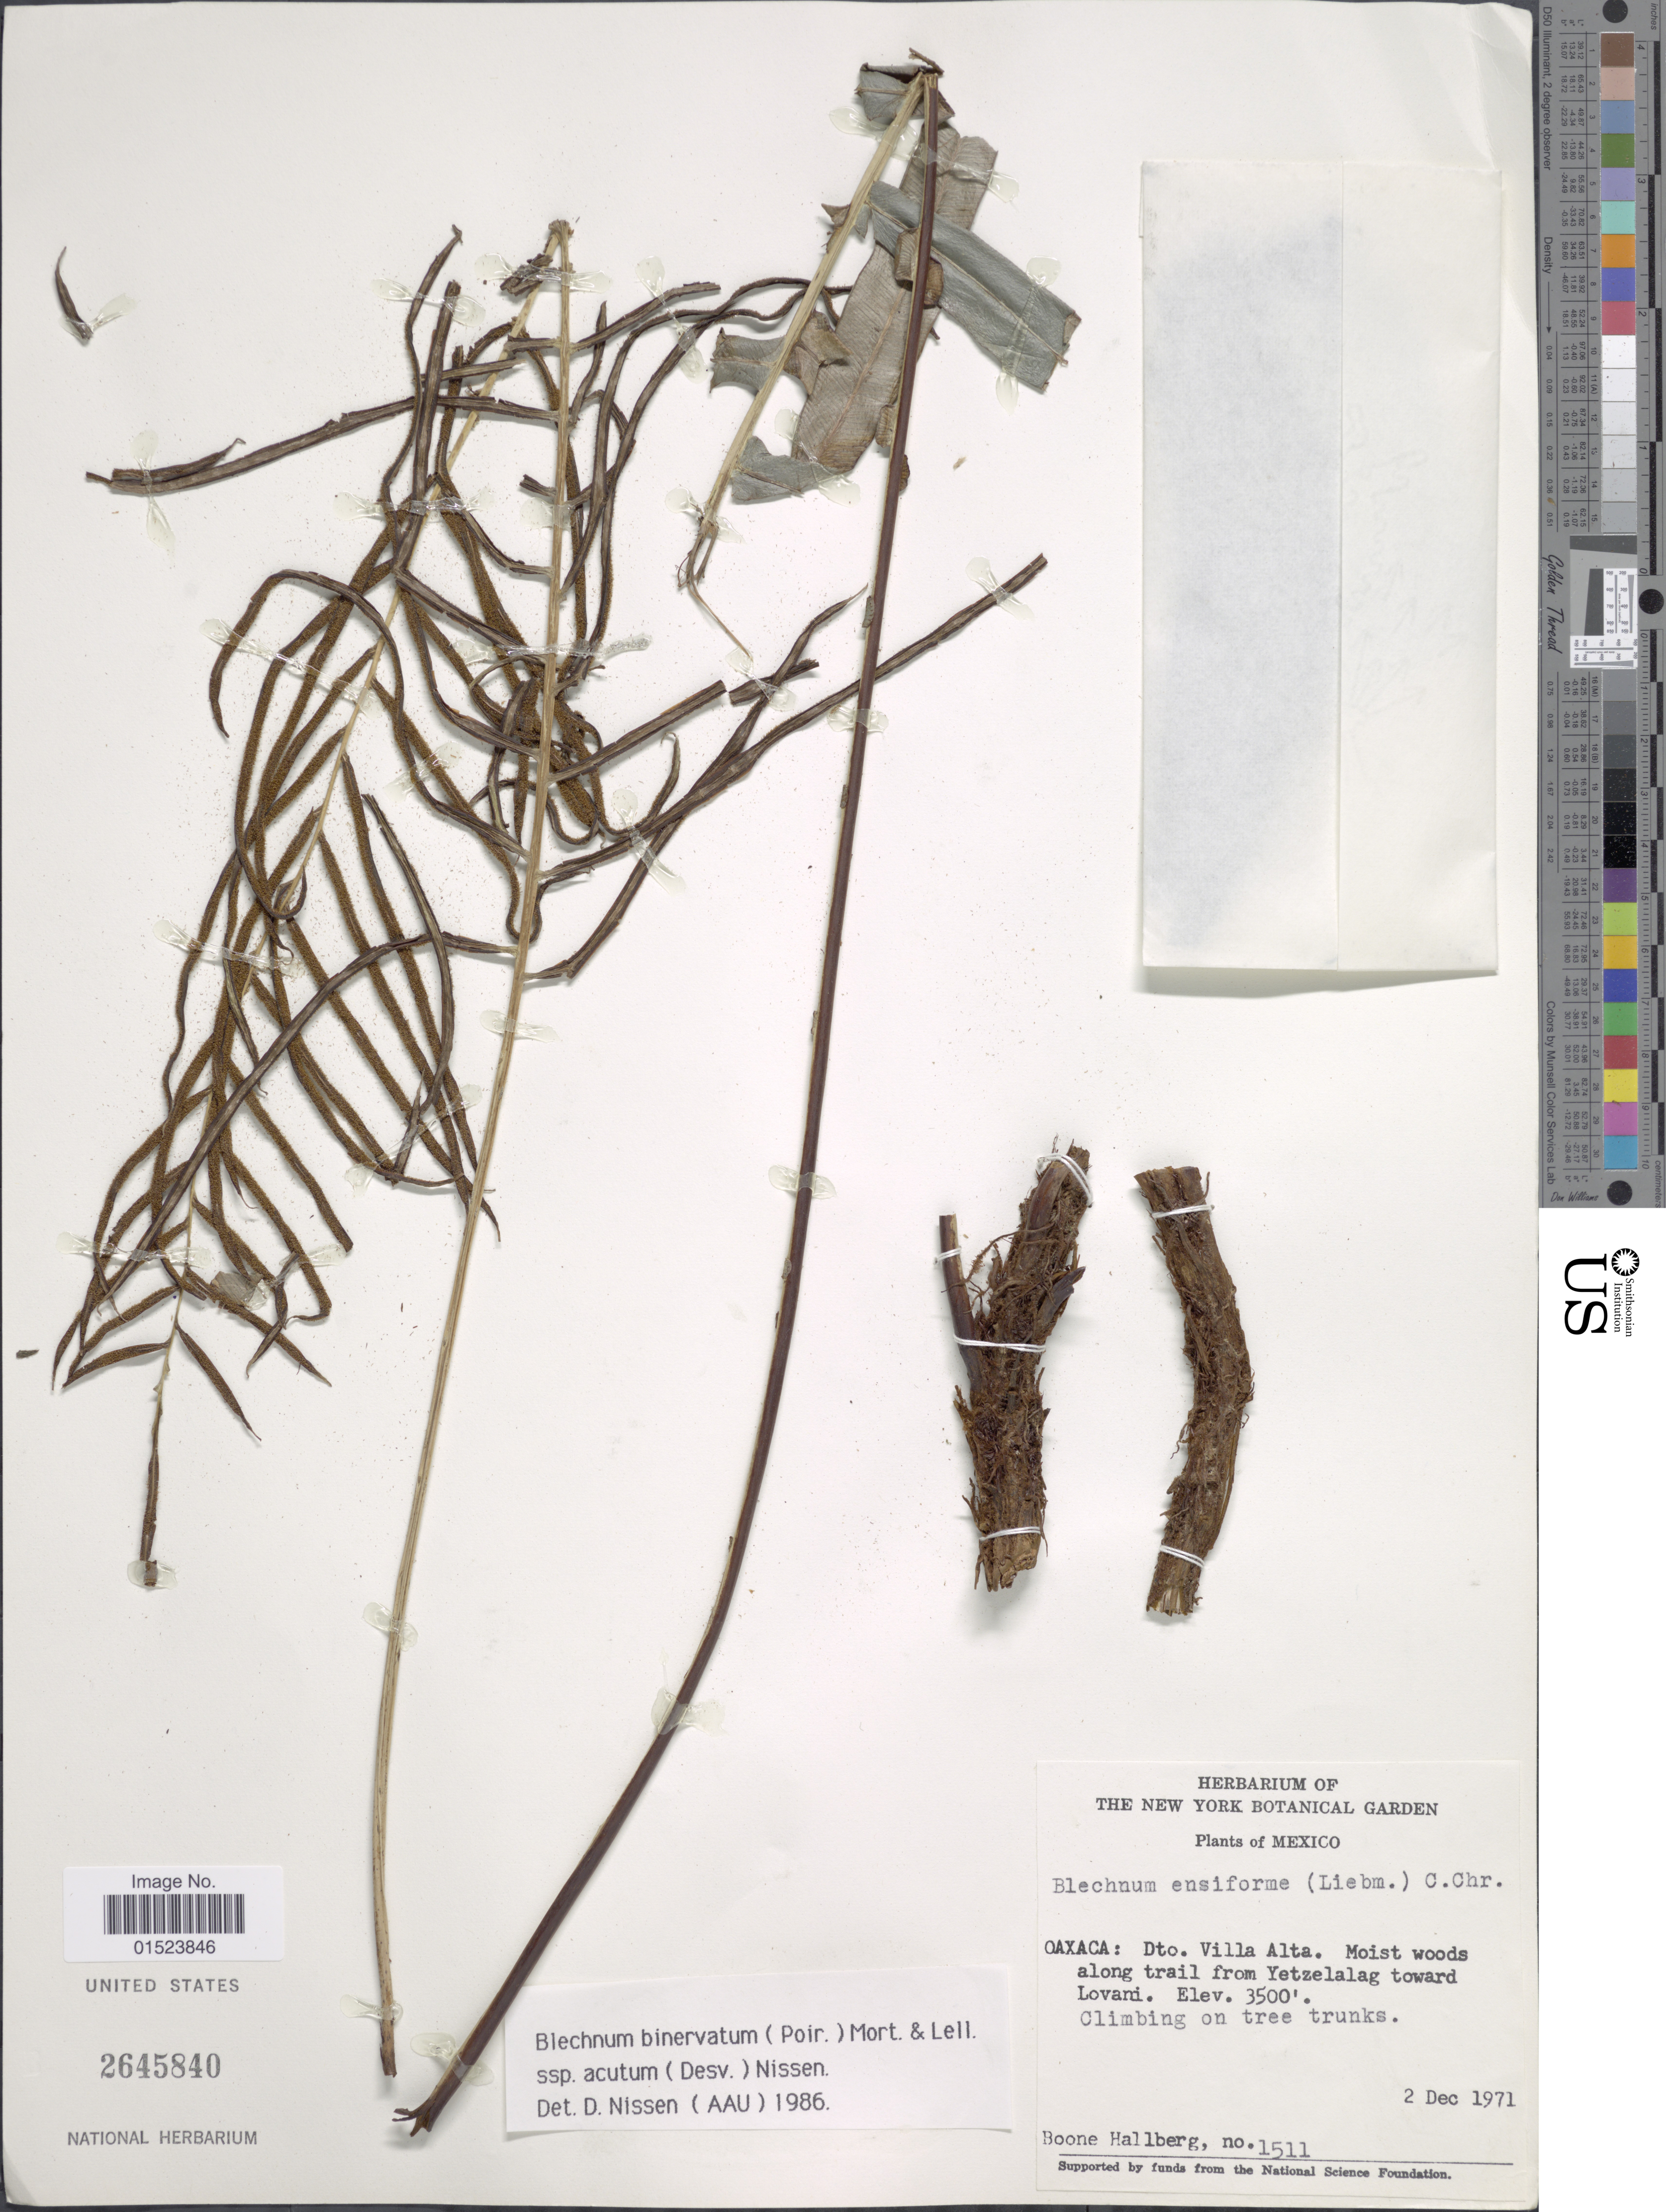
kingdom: Plantae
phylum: Tracheophyta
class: Polypodiopsida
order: Polypodiales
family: Blechnaceae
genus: Blechnum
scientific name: Blechnum ensiforme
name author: (Liebm.) C. Chr.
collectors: B. Hallberg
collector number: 1511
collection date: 1971-12-02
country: Mexico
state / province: Oaxaca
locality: Dto. Villa Alta. Moist woods along trail from Yetzelalag toward Lovani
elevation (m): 1067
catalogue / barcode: US 2645840